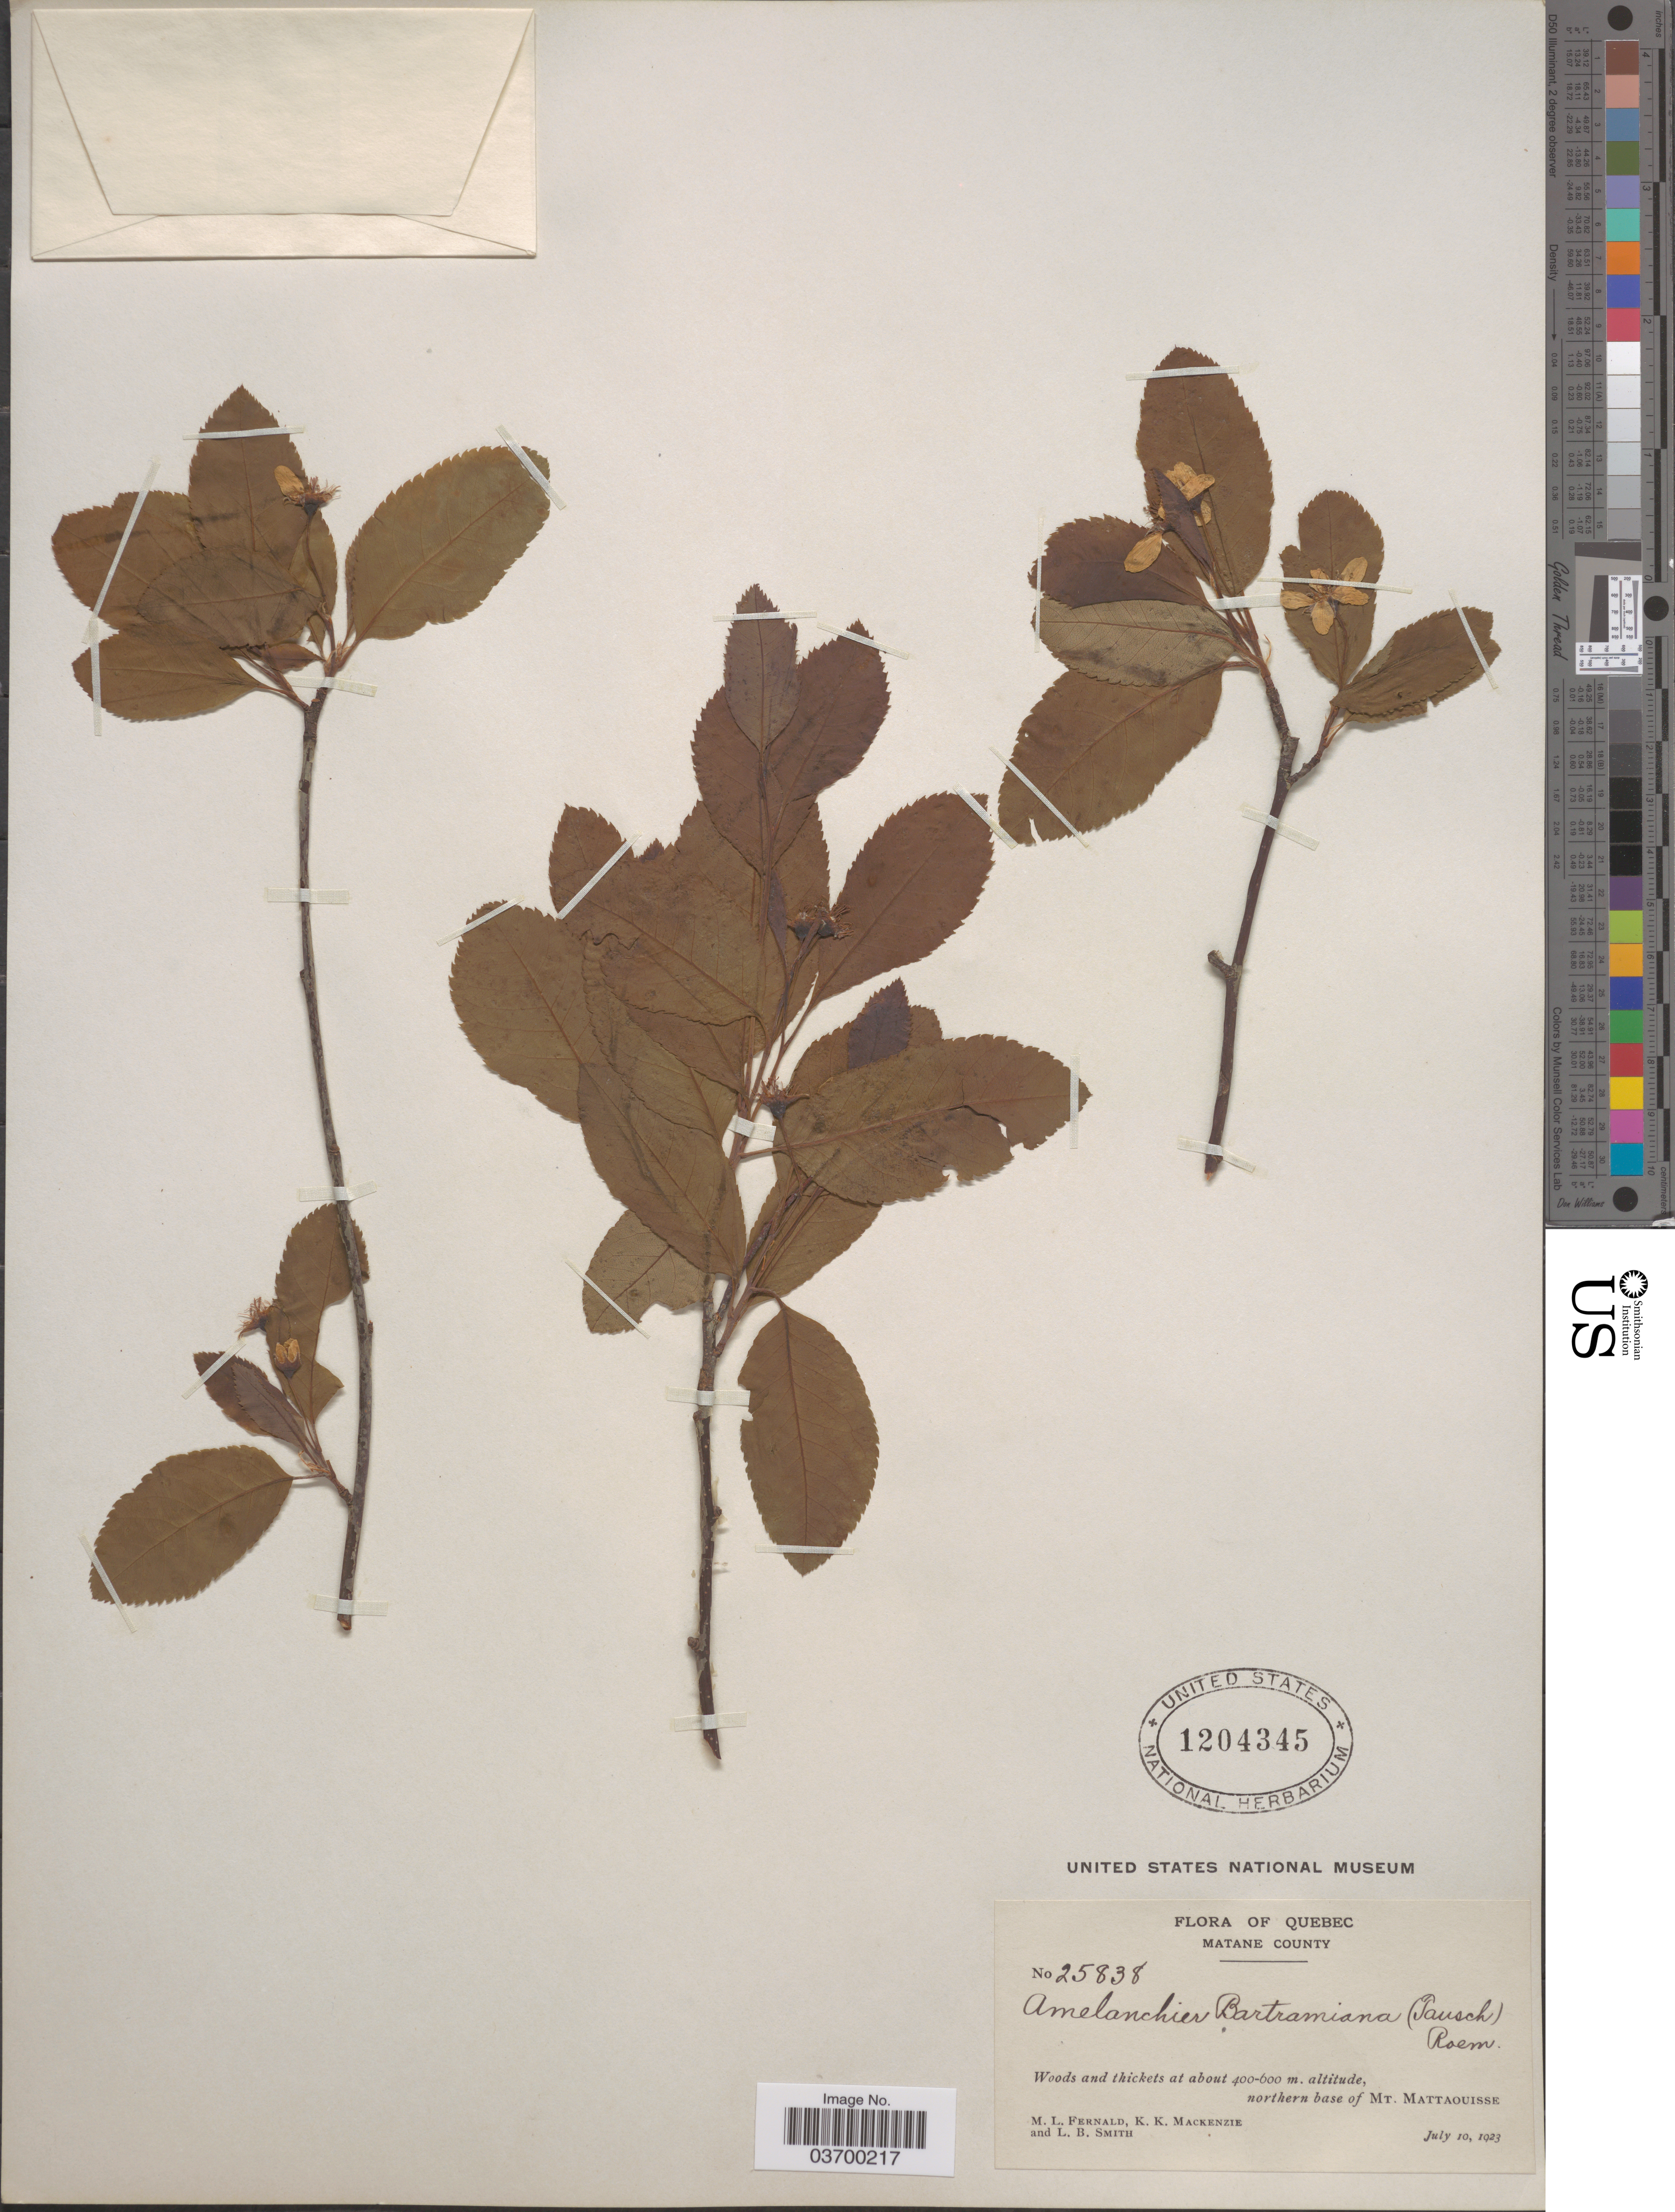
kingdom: Plantae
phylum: Tracheophyta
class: Magnoliopsida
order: Rosales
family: Rosaceae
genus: Amelanchier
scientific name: Amelanchier bartramiana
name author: (Tausch) M. Roem.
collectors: M. L. Fernald, K. K. Mackenzie & L. Smith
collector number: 25838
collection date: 1923-07-10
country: Canada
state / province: Quebec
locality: Matane County. Northern base of Mt. Mattaouisse.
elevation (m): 400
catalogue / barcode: US 1204345